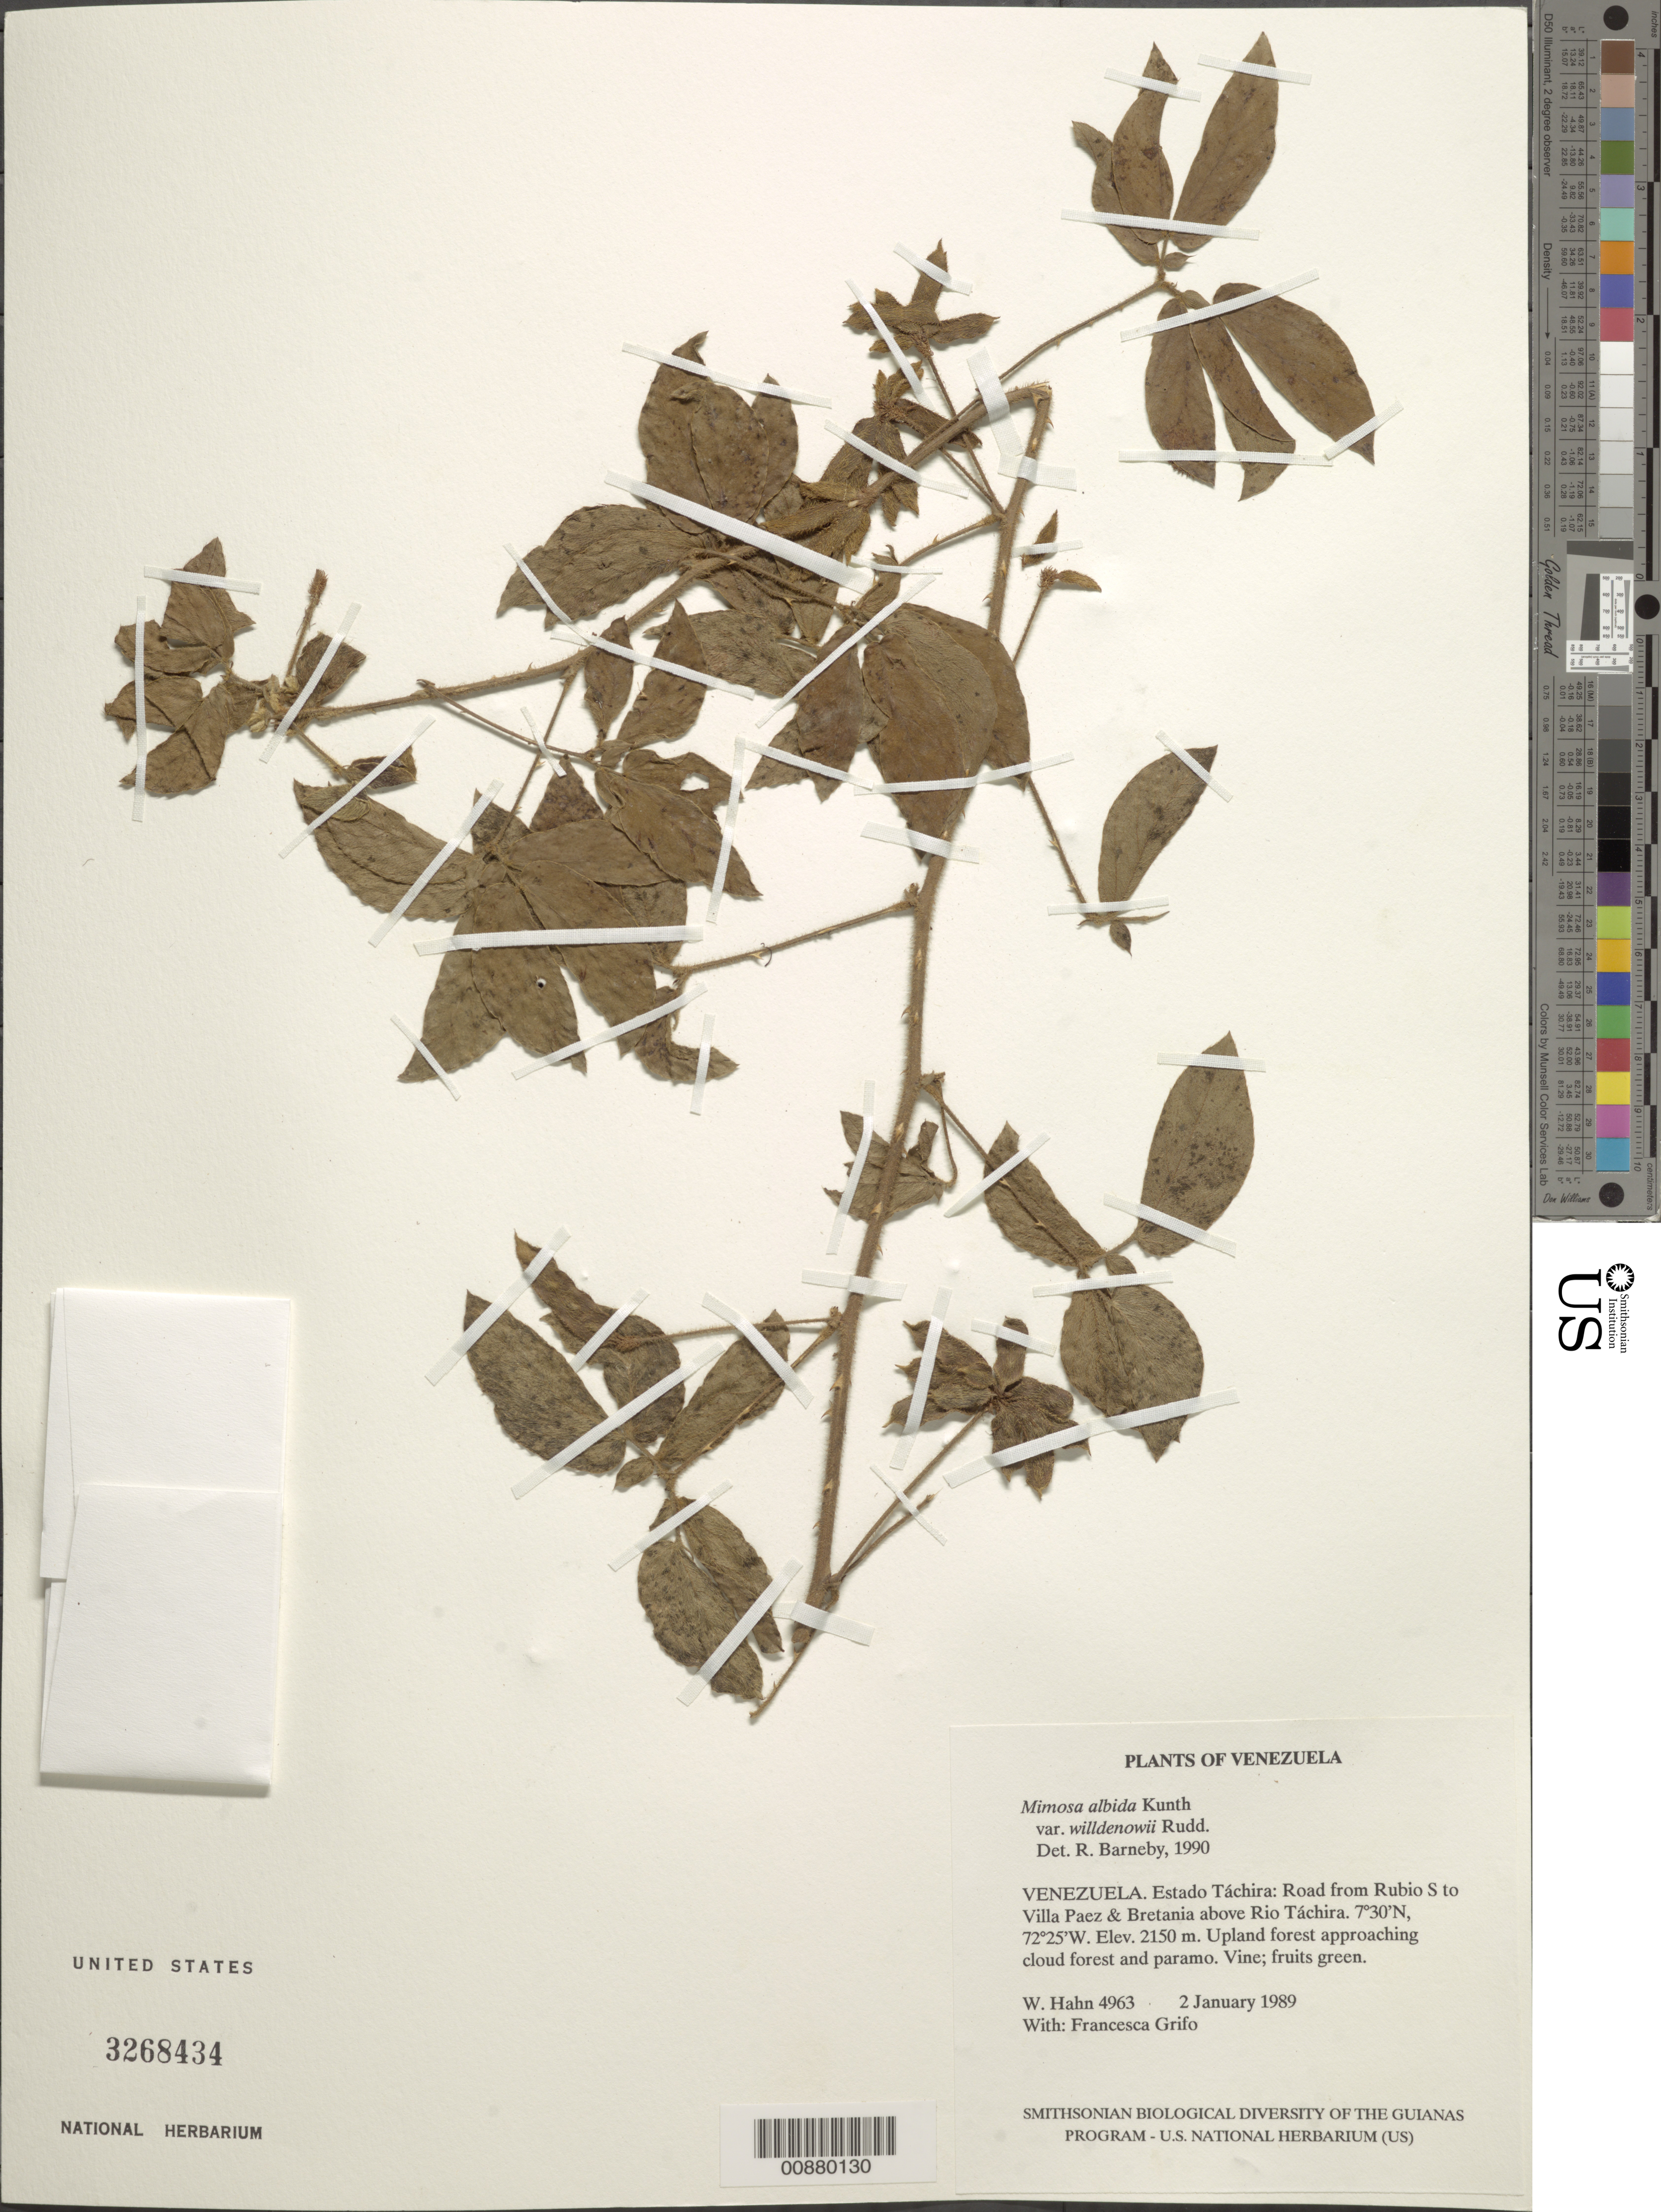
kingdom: Plantae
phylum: Tracheophyta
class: Magnoliopsida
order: Fabales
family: Fabaceae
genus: Mimosa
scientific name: Mimosa albida var. willdenowii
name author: (Poir.) Rudd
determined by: Barneby, Rupert C., (NY)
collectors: W. Hahn & F. Grifo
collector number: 4963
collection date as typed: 2 January 1989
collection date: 1989-01-02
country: Venezuela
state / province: Táchira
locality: Road from Rubio S to Villa Paez & Bretania above Rio Táchira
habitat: Upland forest approaching cloud forest and paramo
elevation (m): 2150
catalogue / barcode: US 3268434